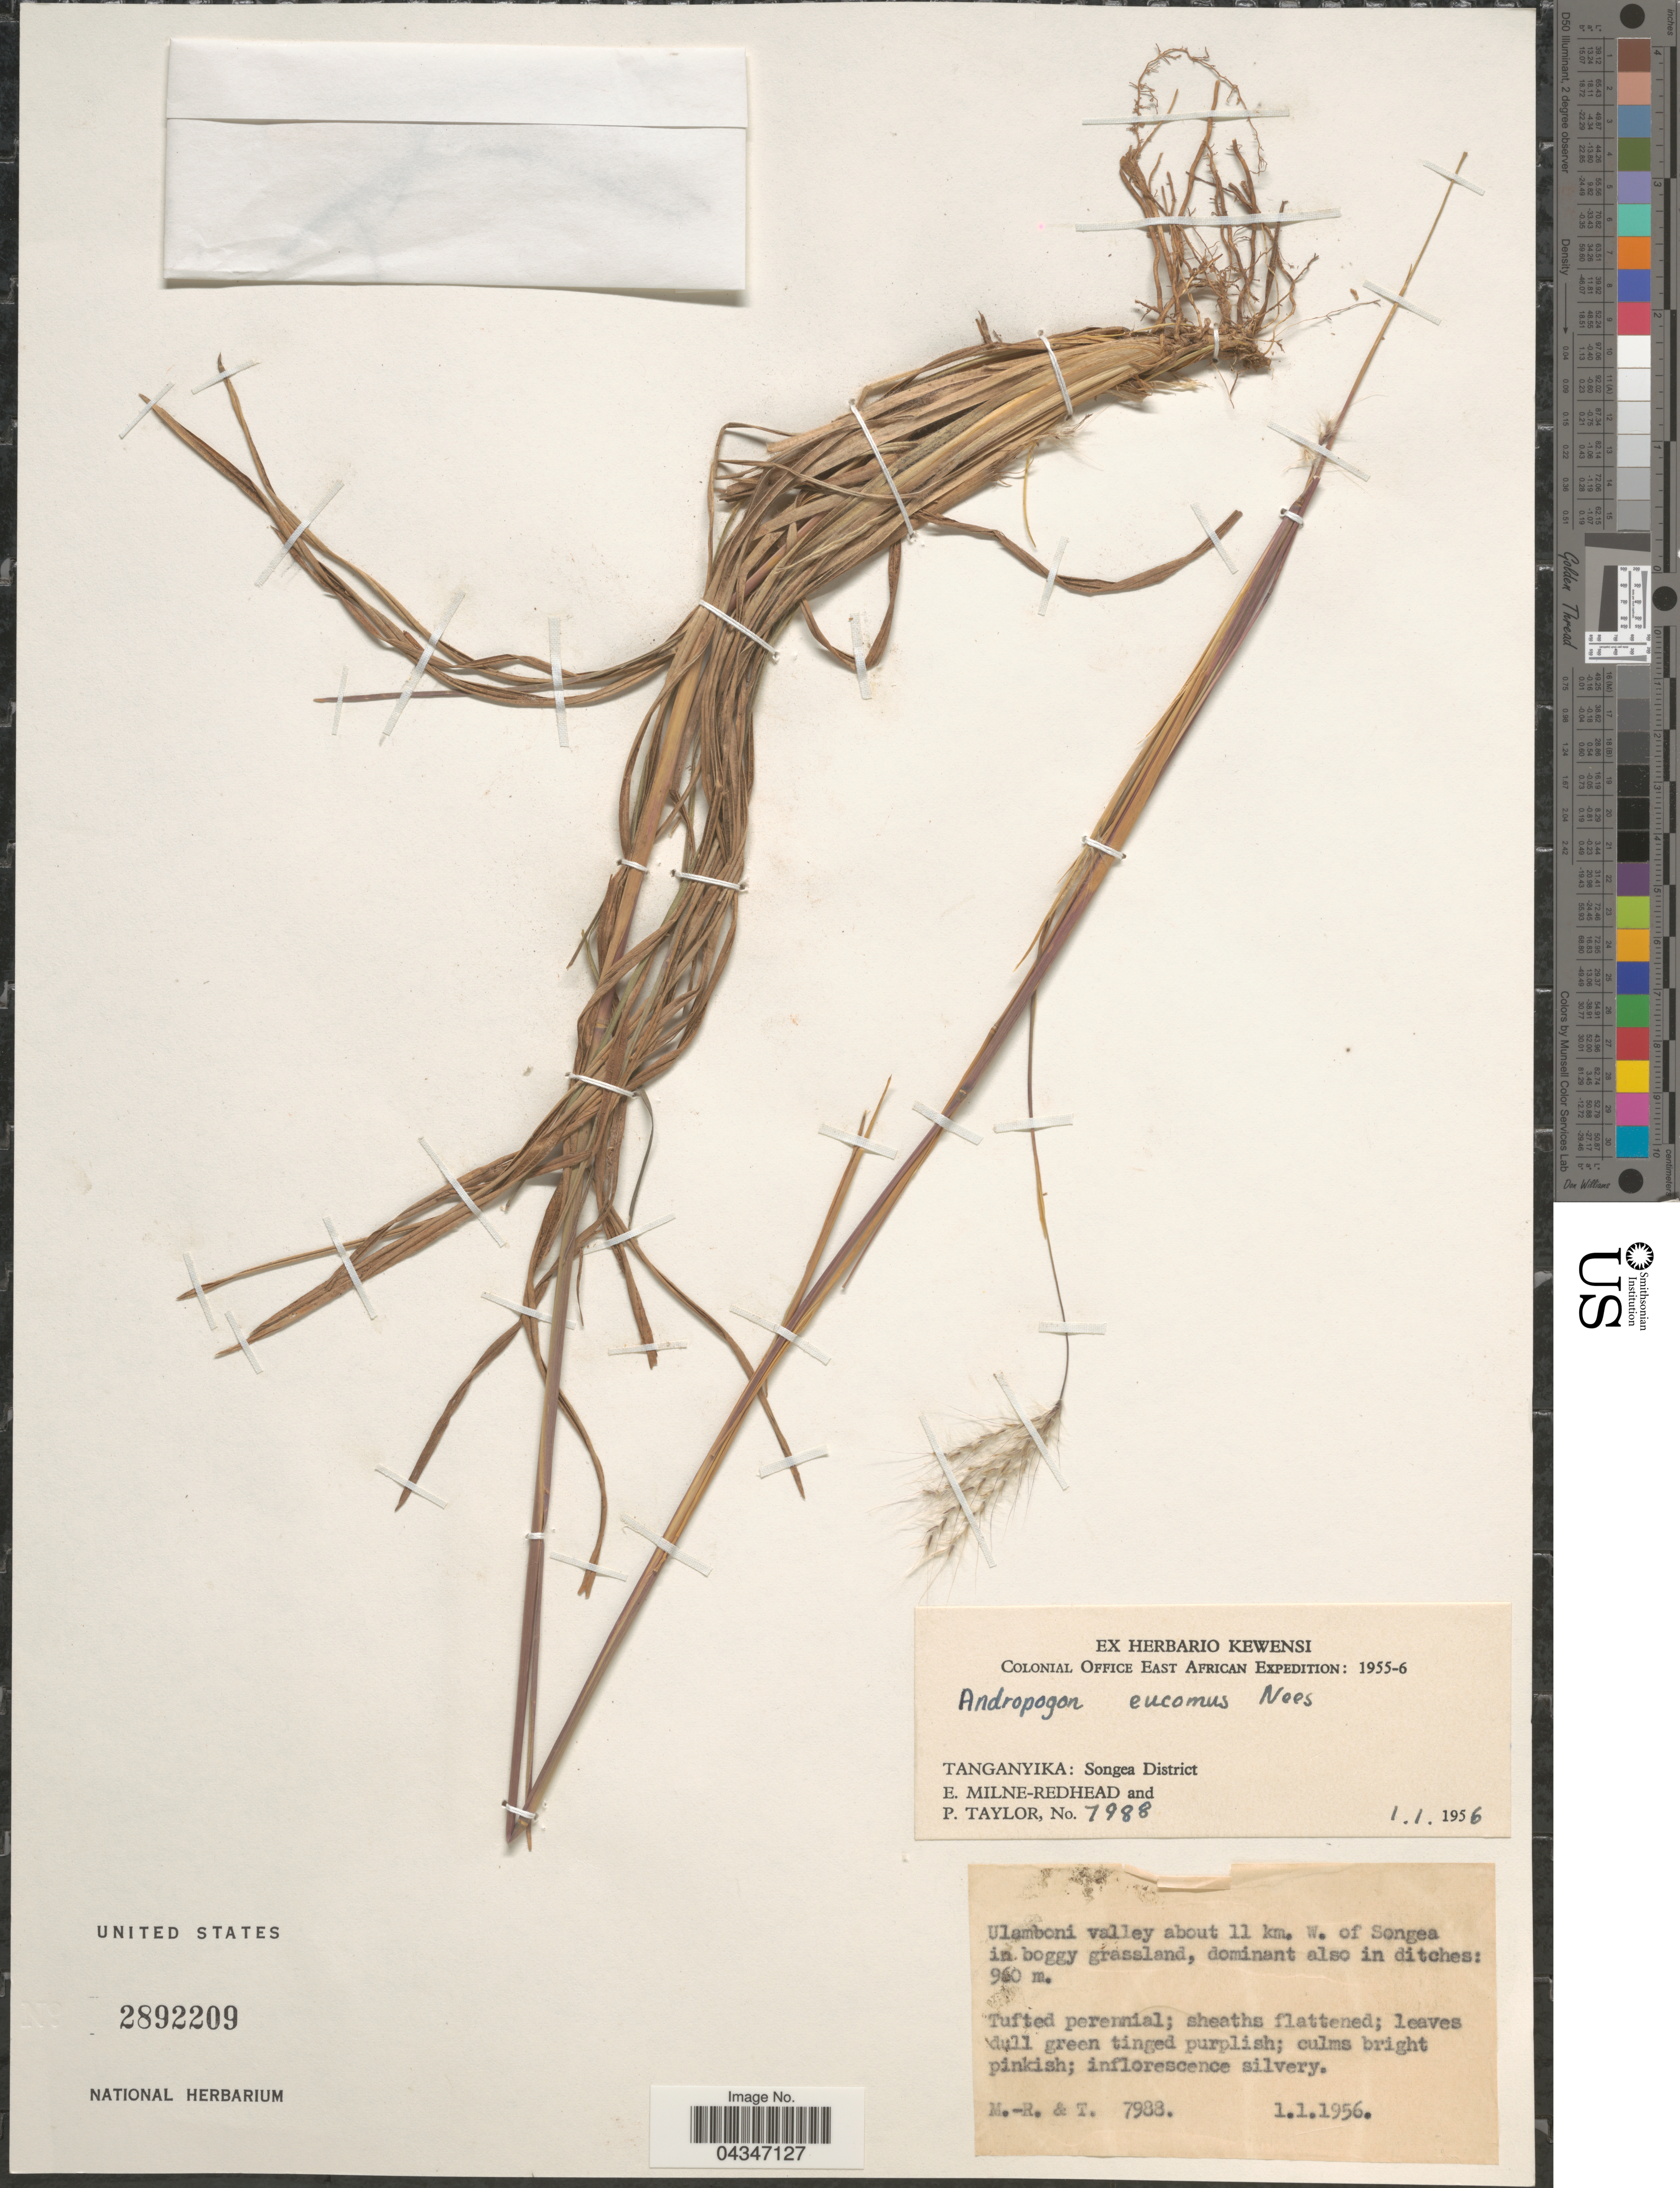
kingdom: Plantae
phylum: Tracheophyta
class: Liliopsida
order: Poales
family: Poaceae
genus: Andropogon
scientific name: Andropogon eucomus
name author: Nees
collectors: E. W. Milne-Redhead & P. Taylor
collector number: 7988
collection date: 1956-01-01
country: Tanzania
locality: Colonial Office East African Expedition: 1955-6. Tanganyika: Songea District. Ulamboni valley about 11 km. W. of Songea.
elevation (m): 960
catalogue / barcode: US 2892209